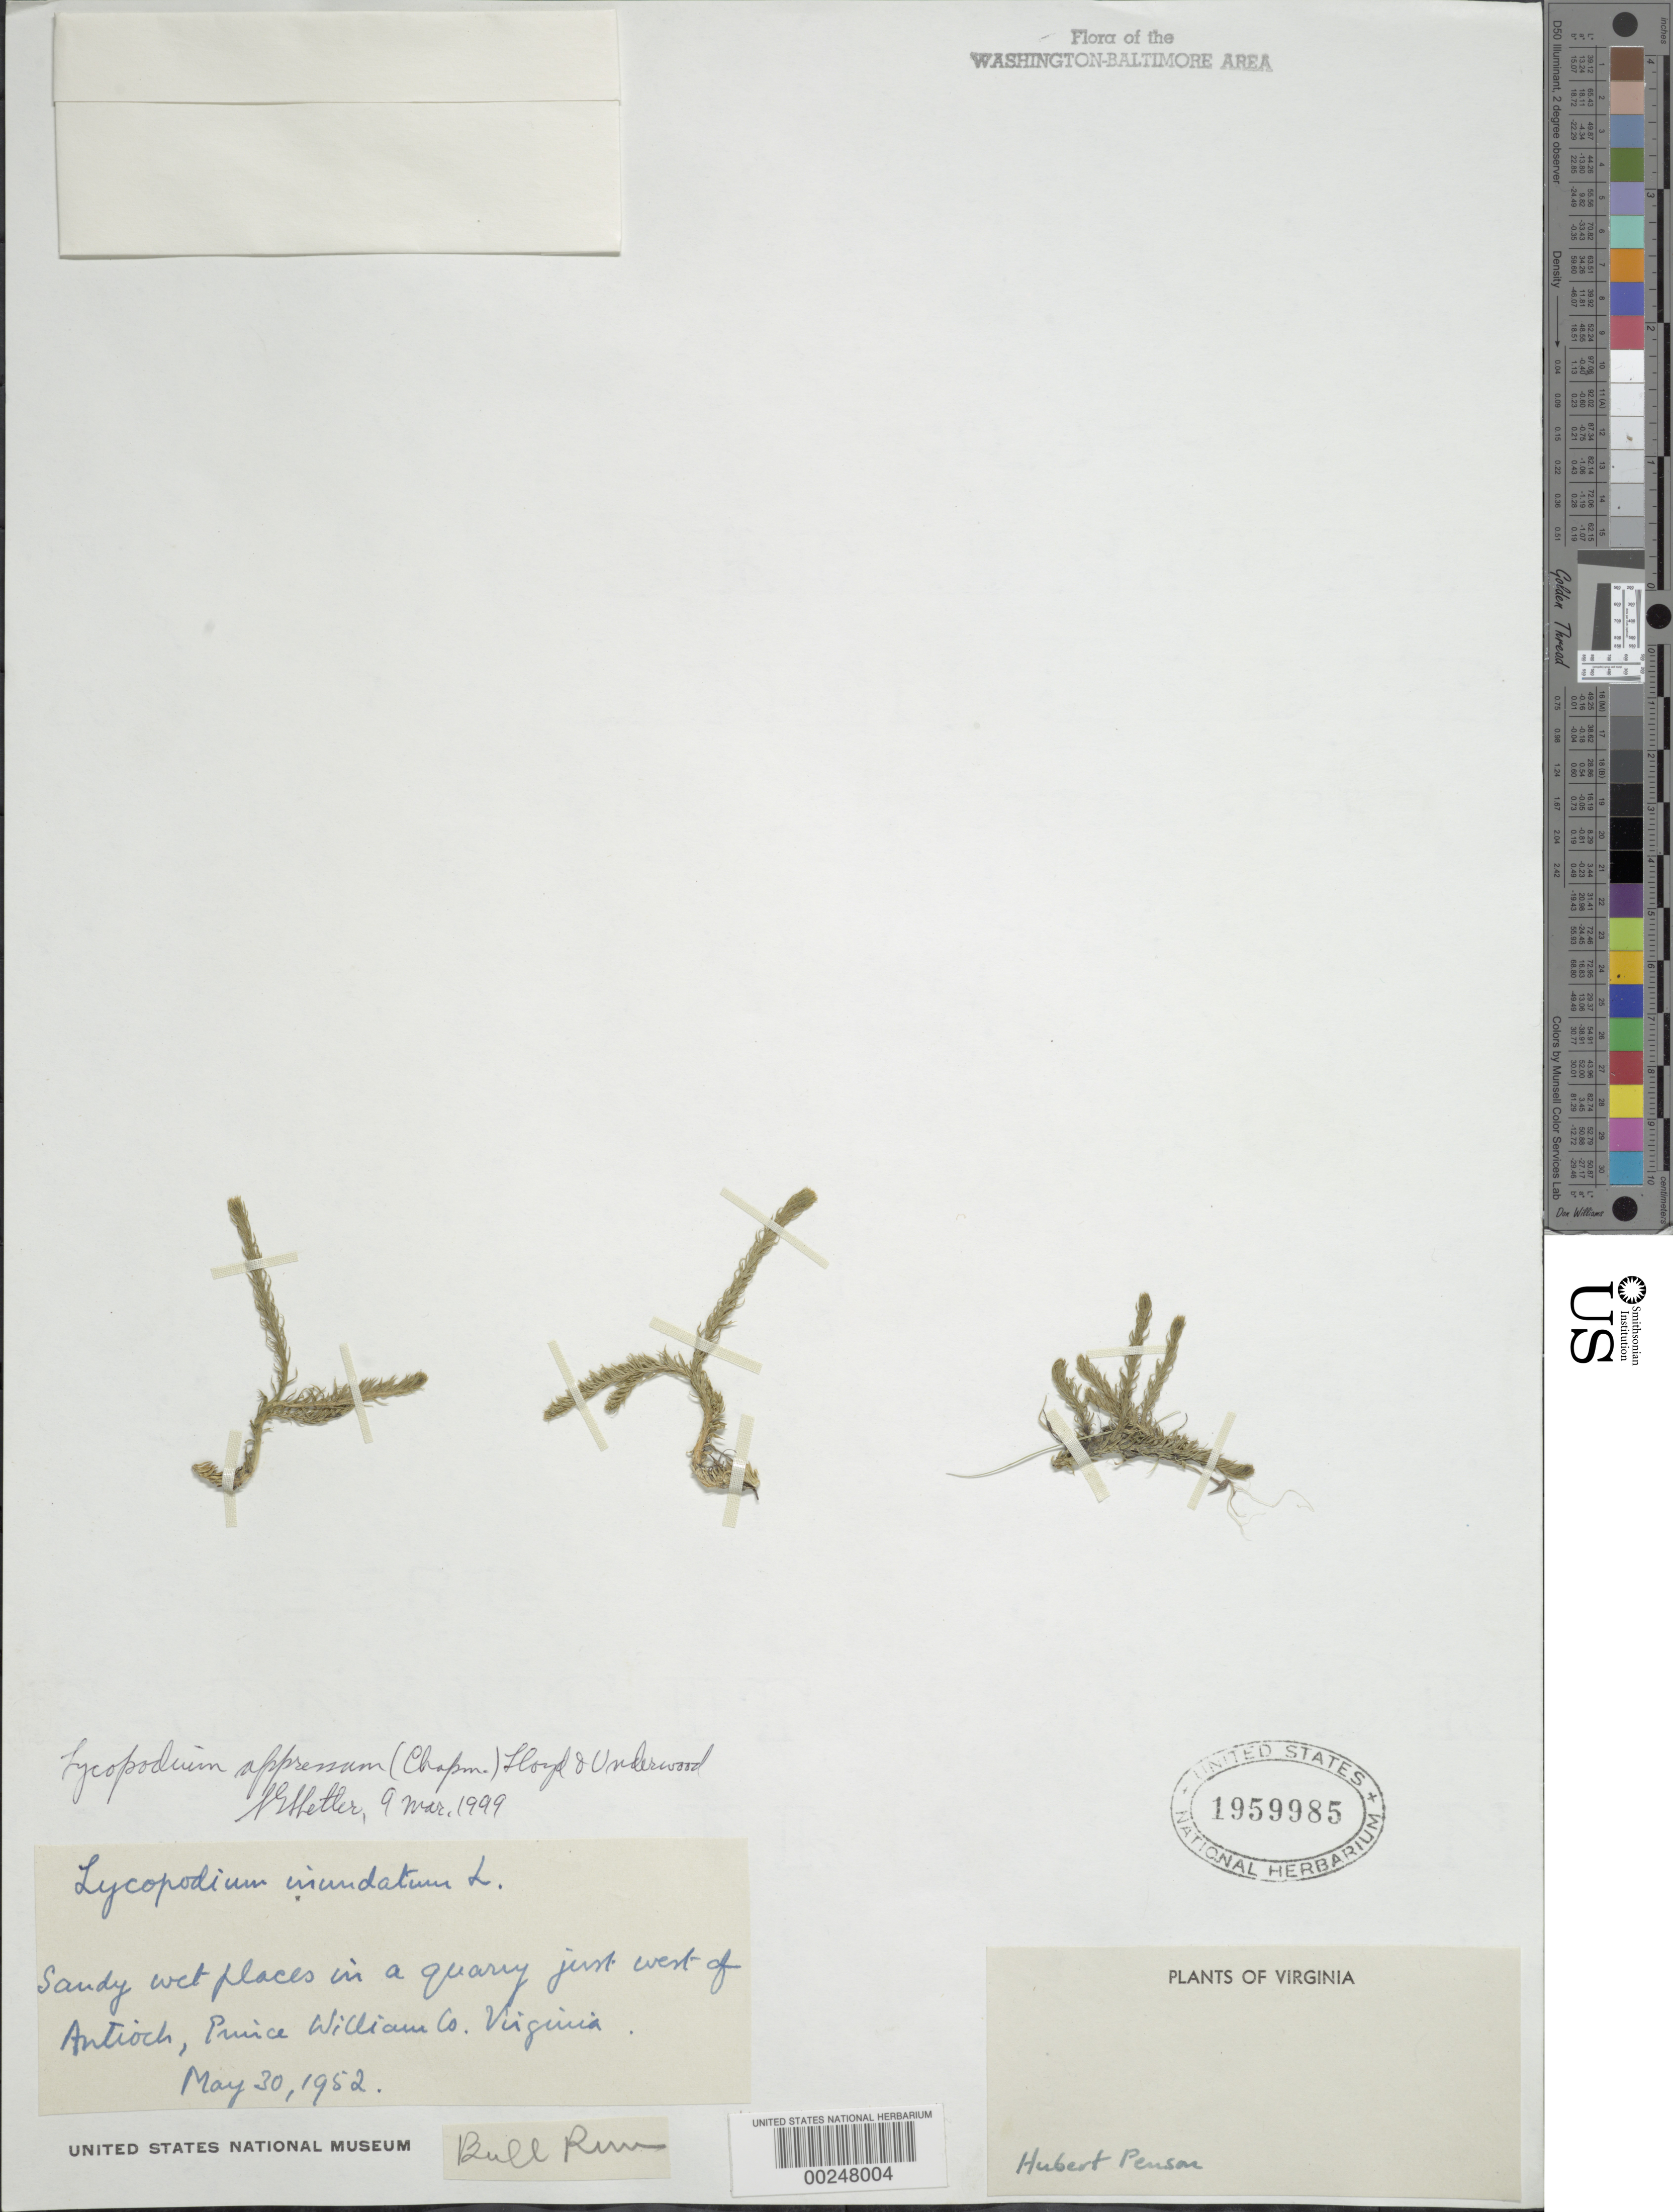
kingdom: Plantae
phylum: Tracheophyta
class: Lycopodiopsida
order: Lycopodiales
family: Lycopodiaceae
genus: Lycopodiella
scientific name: Lycopodiella appressa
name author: (Chapm.) Cranfill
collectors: H. Penson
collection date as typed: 30 May 1952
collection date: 1952-05-30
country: United States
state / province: Virginia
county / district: Prince William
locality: Antioch, Quarry to the West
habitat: Sandy wet places in a quarry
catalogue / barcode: US 1959985